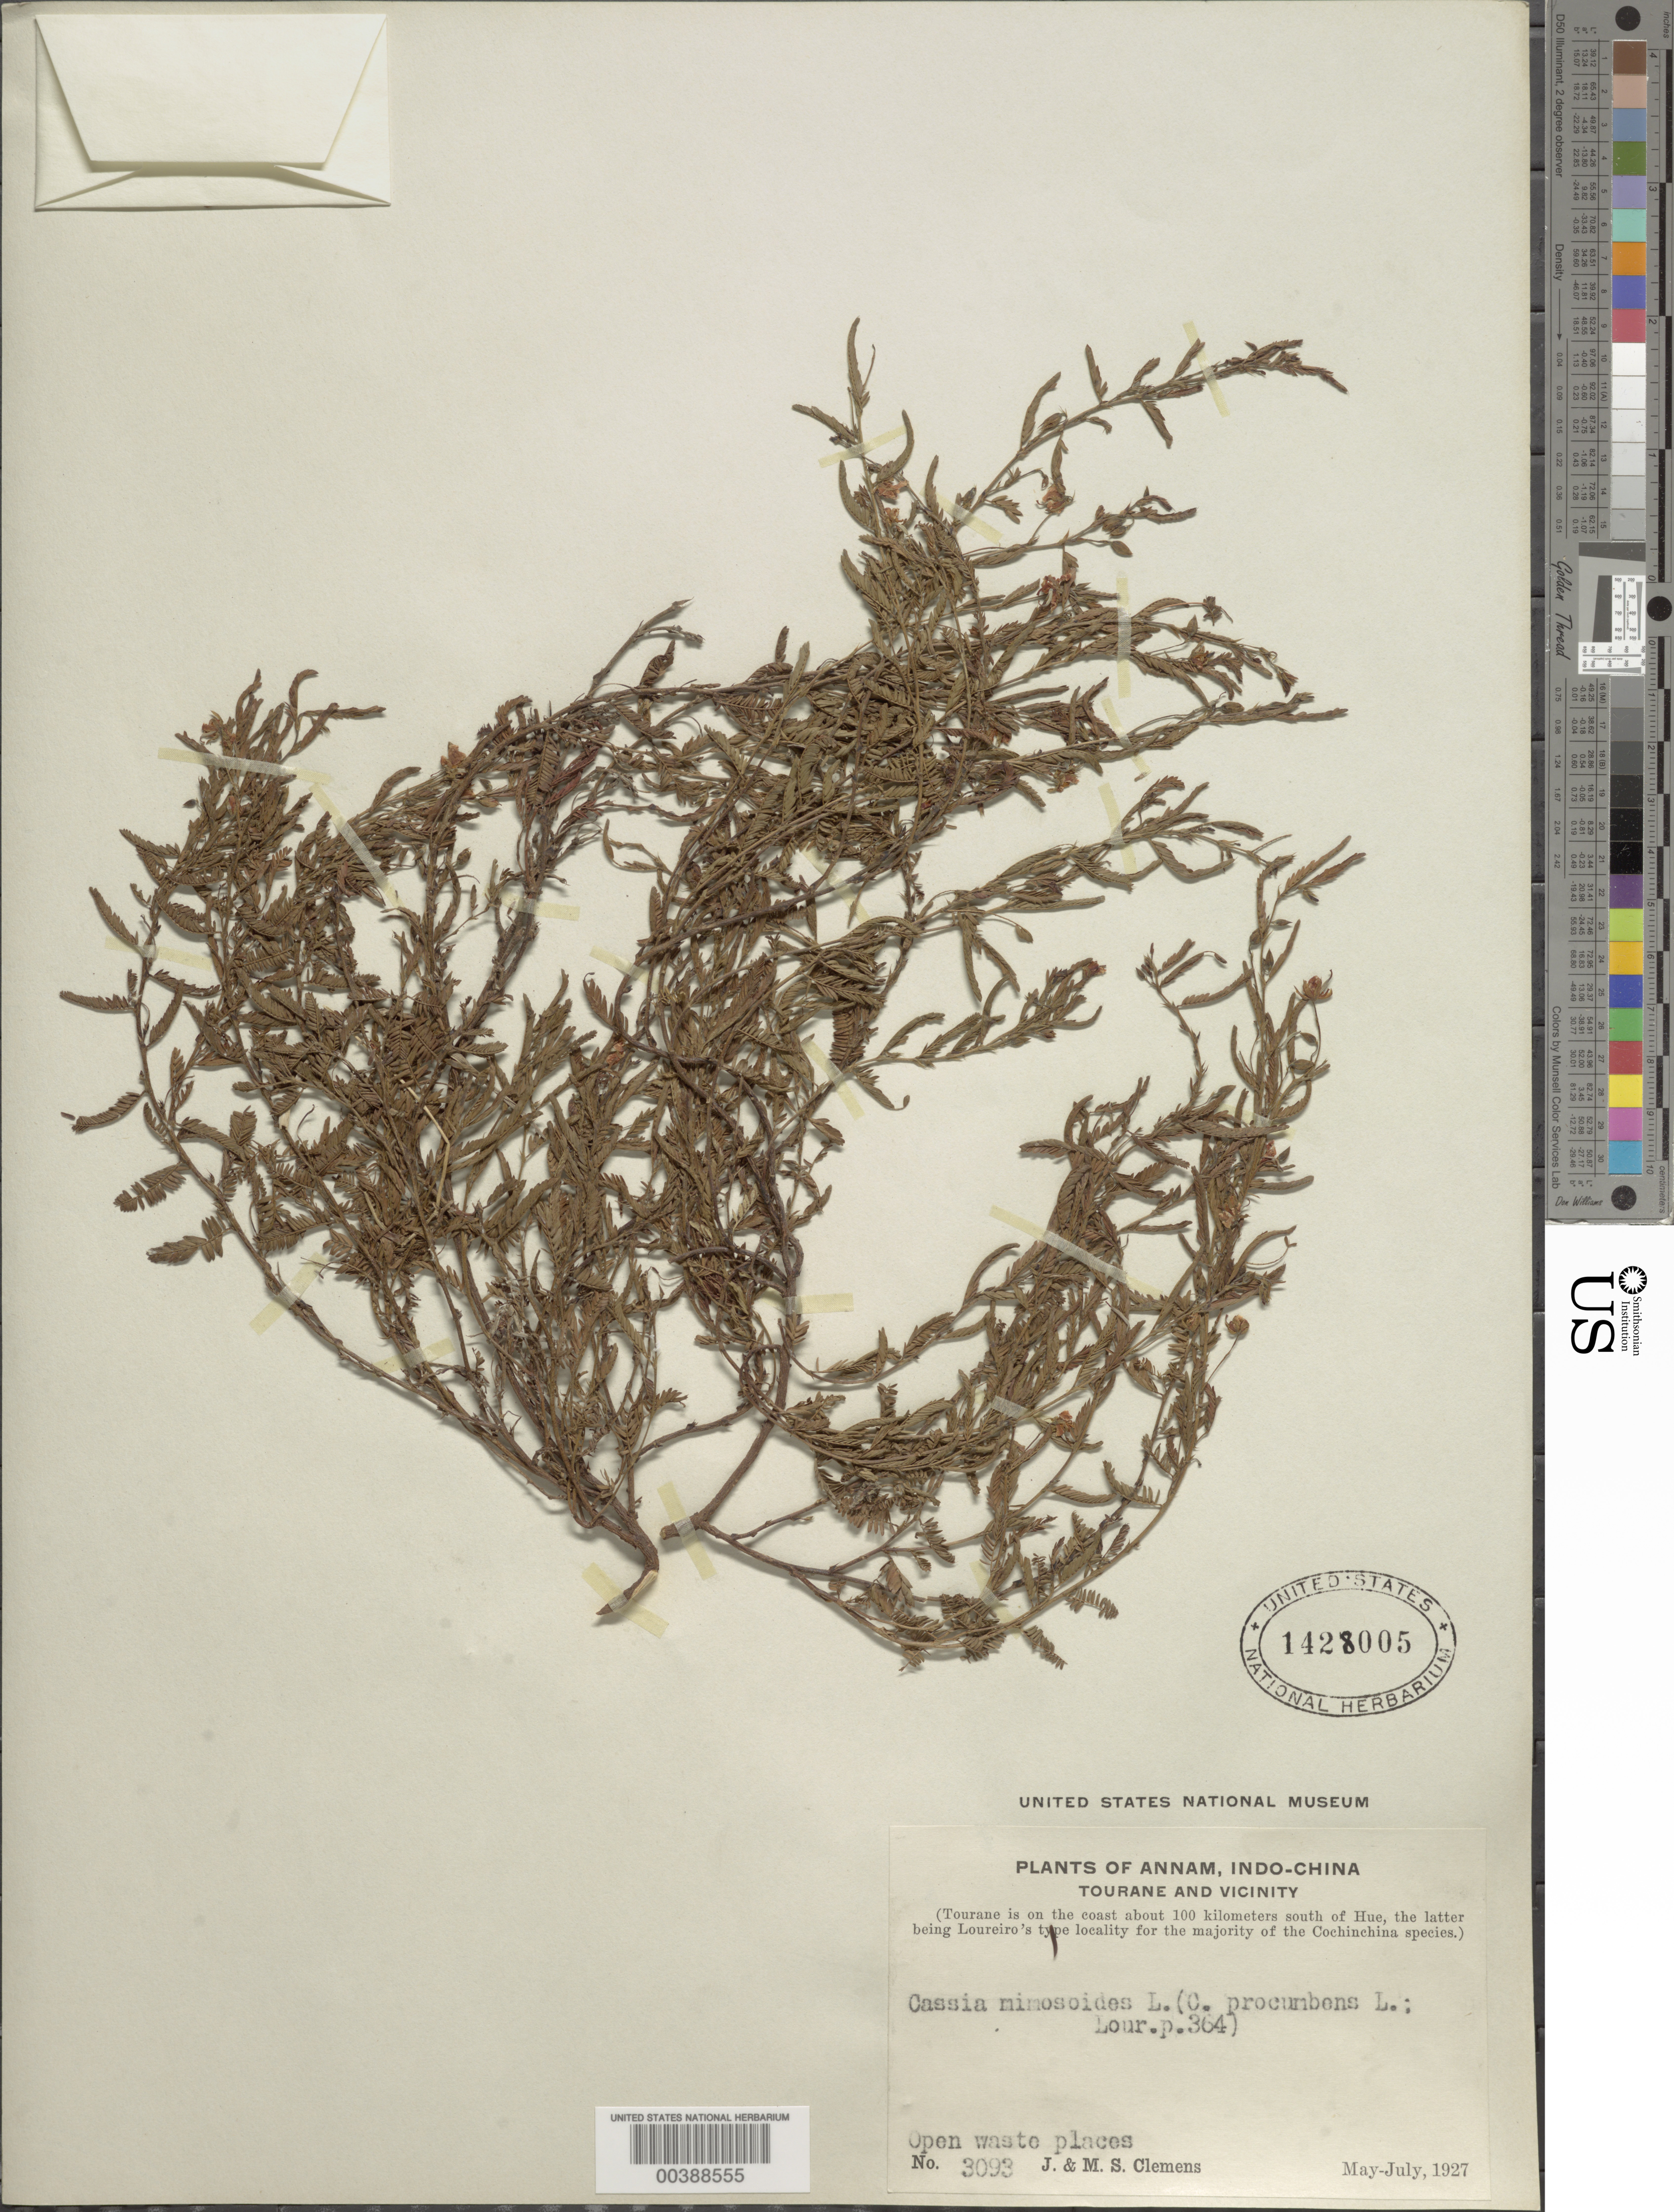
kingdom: Plantae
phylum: Tracheophyta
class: Magnoliopsida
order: Fabales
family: Fabaceae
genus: Chamaecrista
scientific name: Chamaecrista mimosoides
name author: (L.) Greene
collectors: J. Clemens & M. S. Clemens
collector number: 3093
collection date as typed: May 1927 to -- Jul 1927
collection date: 1927-05/1927-07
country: Vietnam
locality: Vicinity of da nang; u.s. army camp cu chi, cu chi prov.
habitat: Open waste places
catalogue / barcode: US 1428005